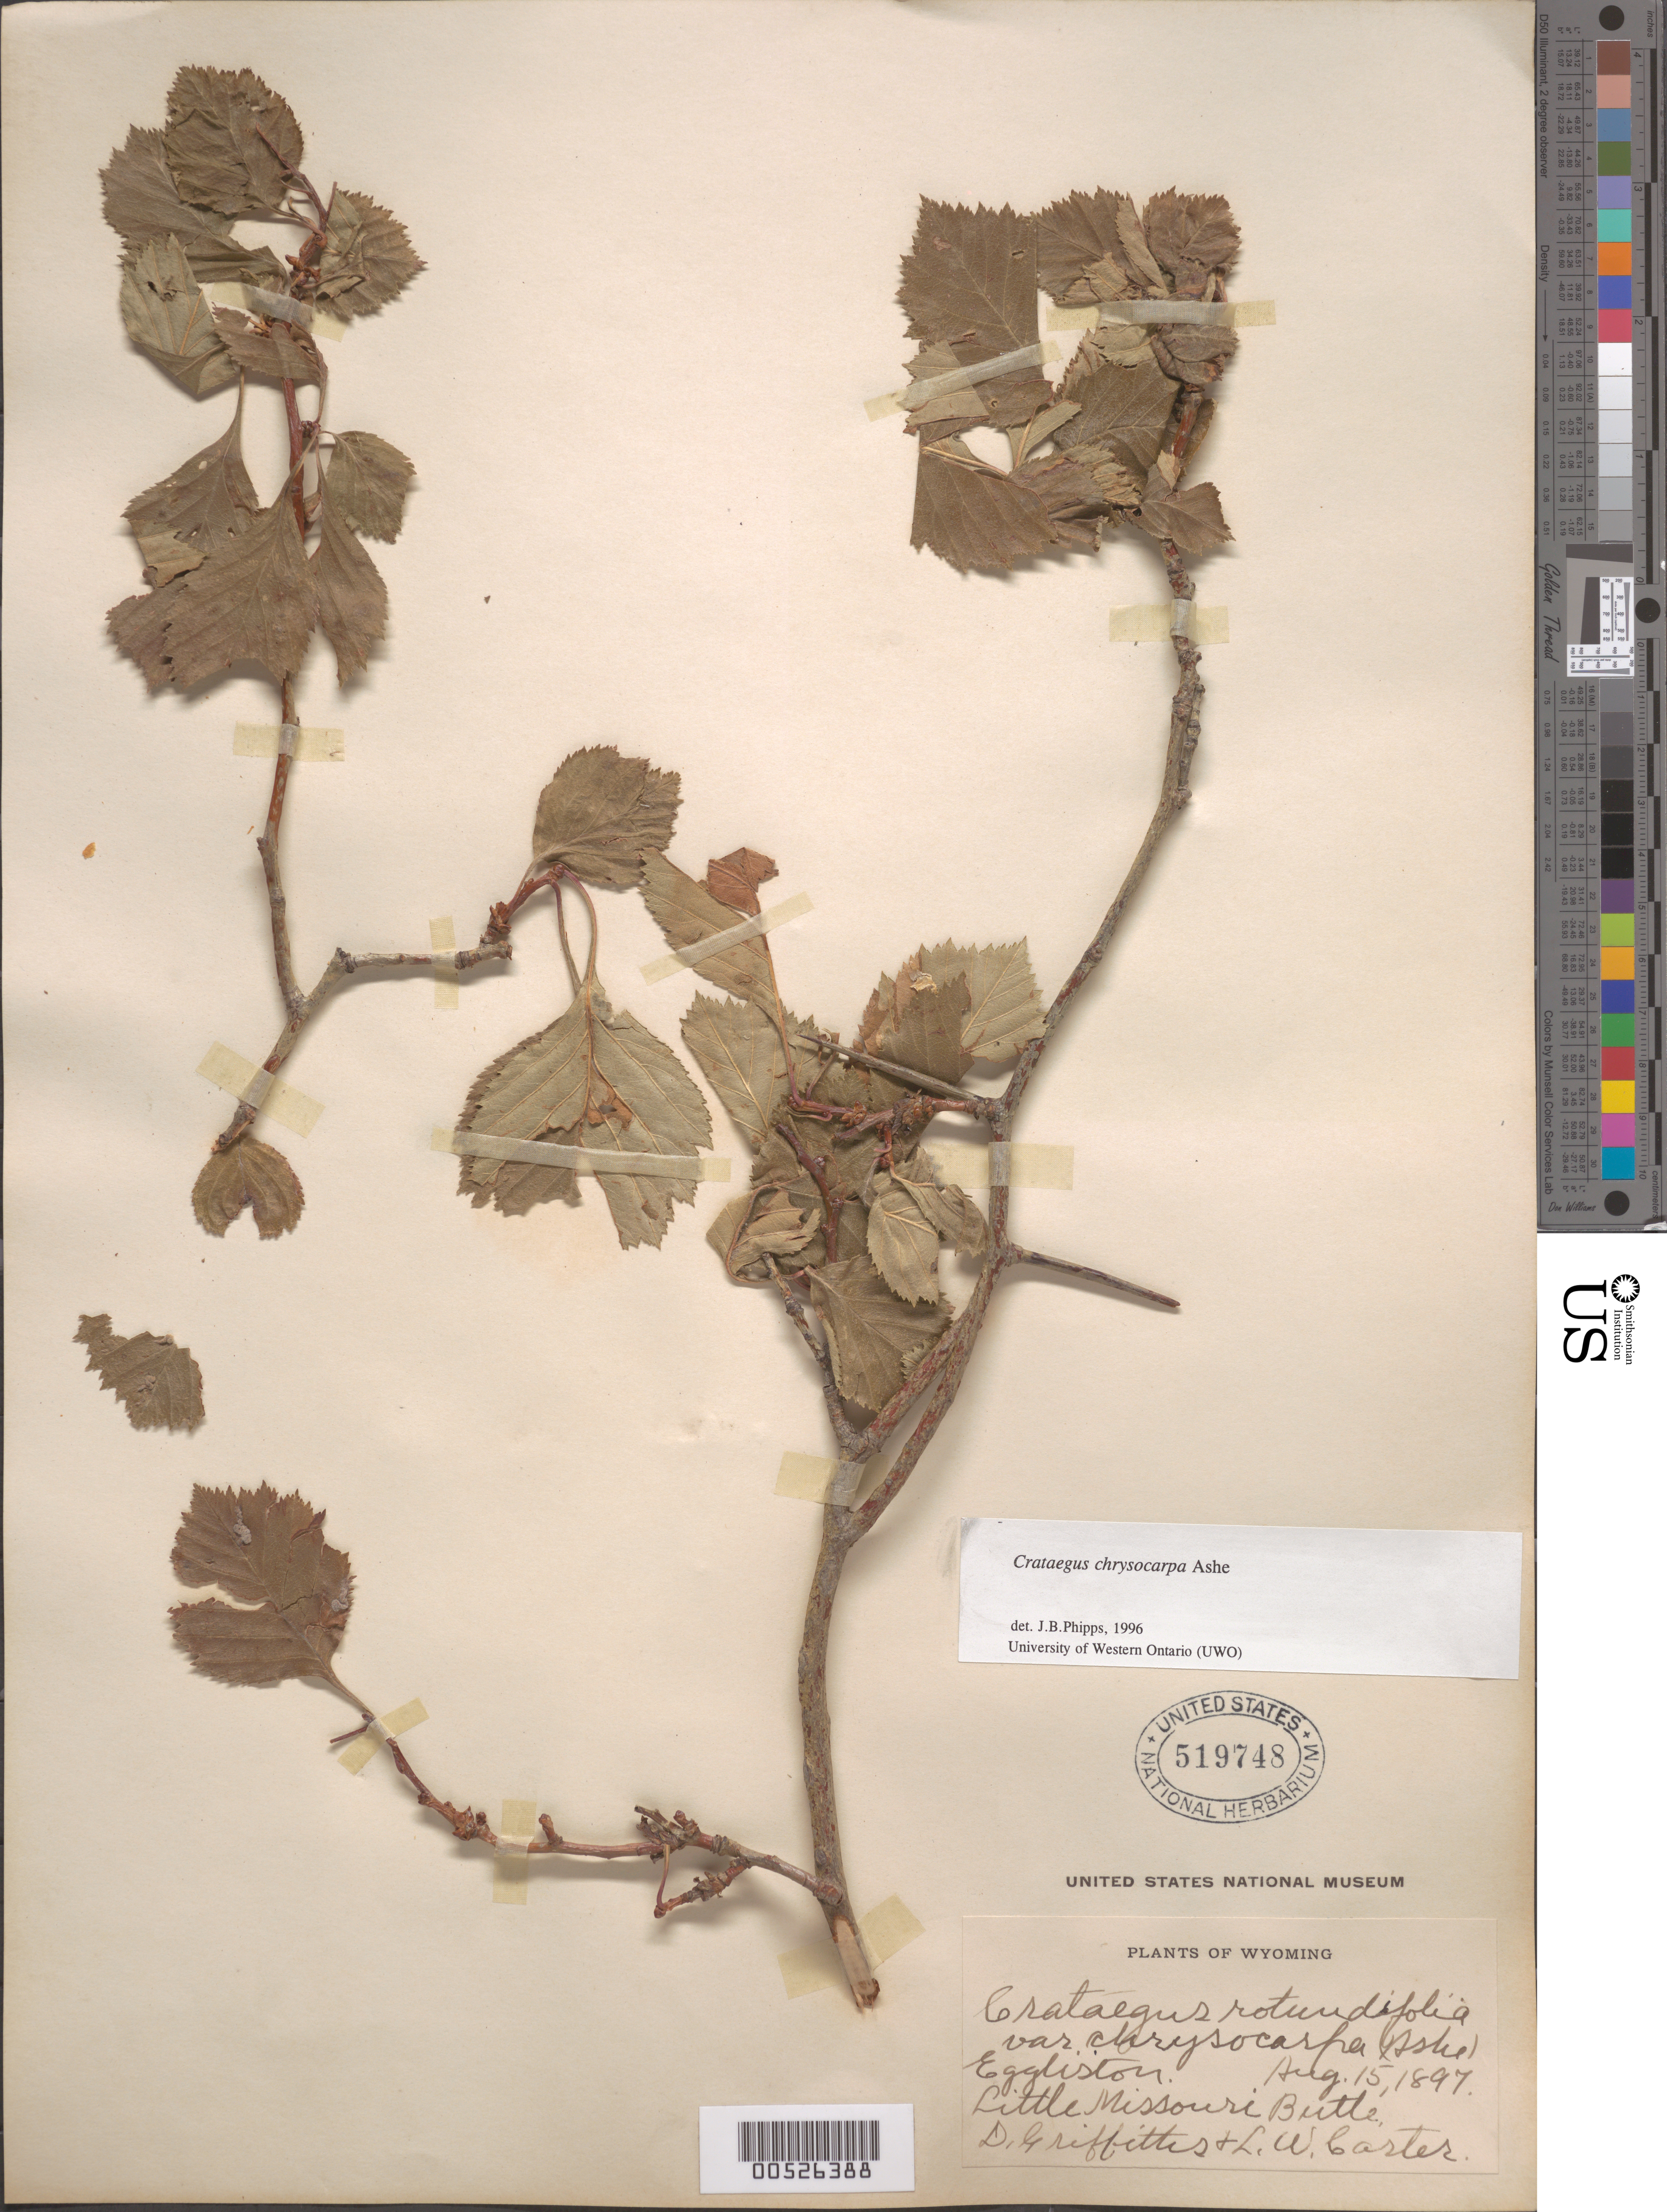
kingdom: Plantae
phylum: Tracheophyta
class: Magnoliopsida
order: Rosales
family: Rosaceae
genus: Crataegus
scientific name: Crataegus chrysocarpa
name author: Ashe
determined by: Phipps, James B., (UWO), University of Western Ontario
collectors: D. Griffiths & L. W. Carter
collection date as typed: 15 Aug 1897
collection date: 1897-08-15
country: United States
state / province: Wyoming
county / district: Crook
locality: Little Missouri Butte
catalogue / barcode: US 519748